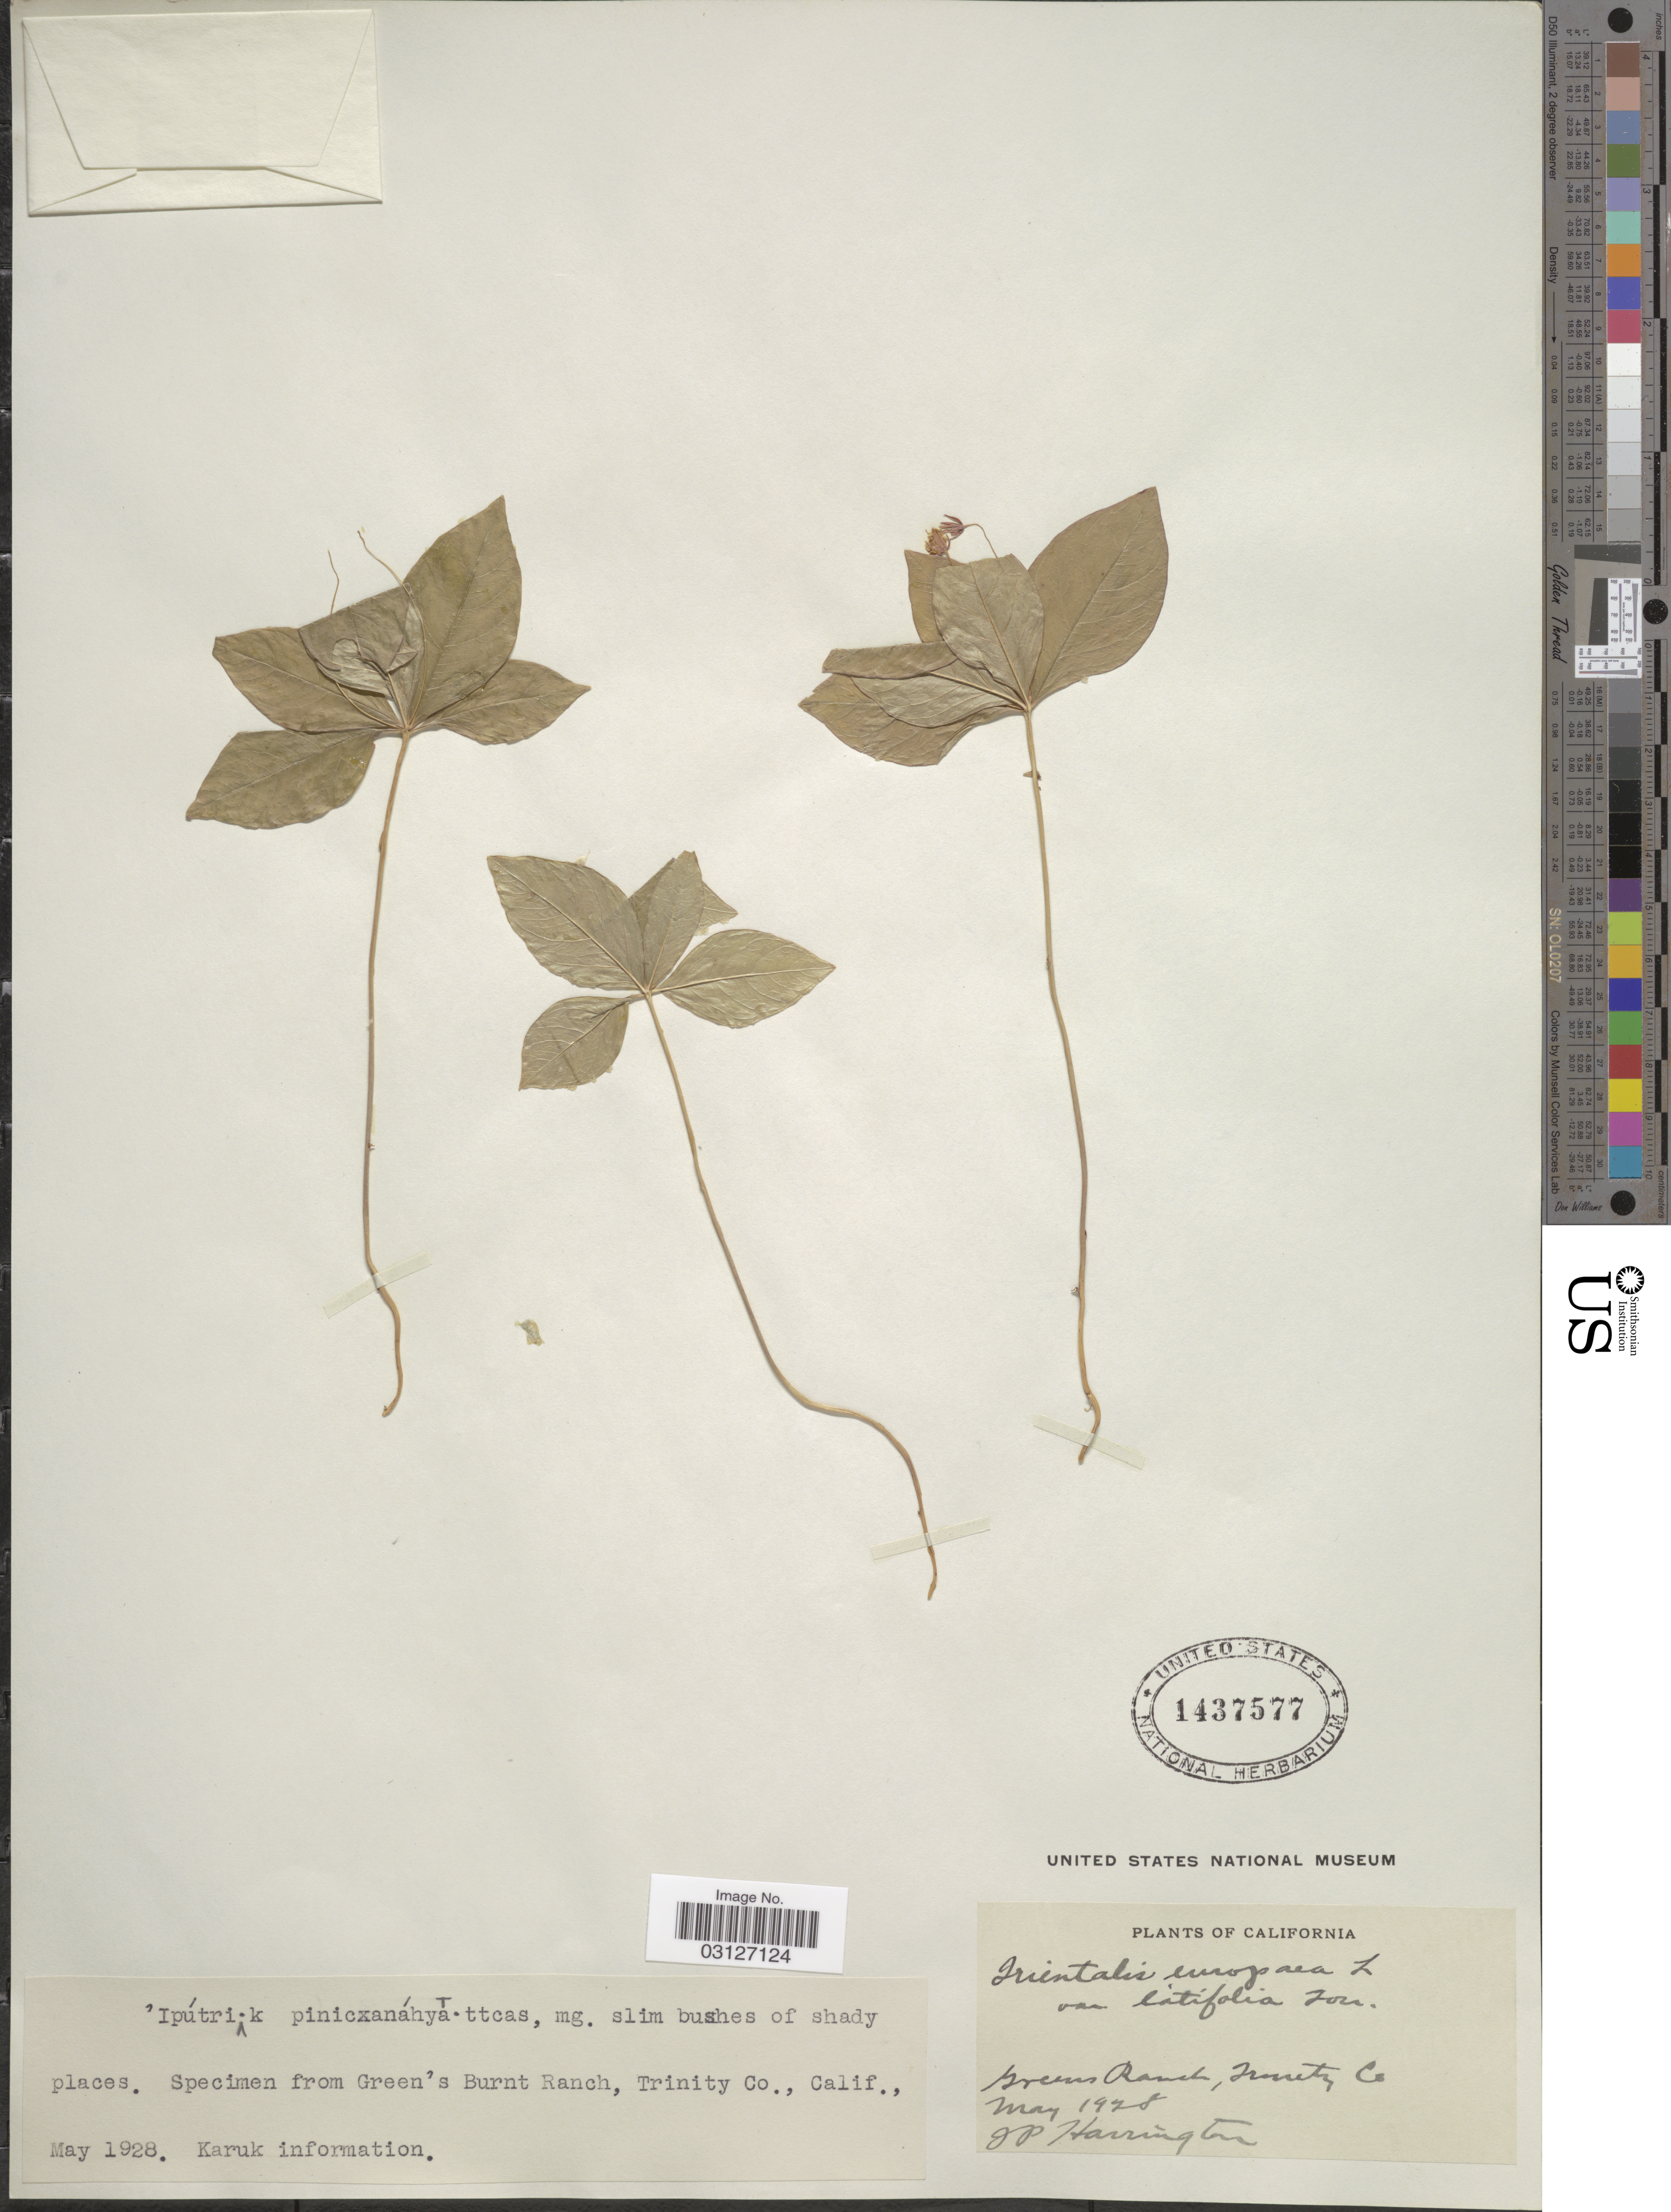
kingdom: Plantae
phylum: Tracheophyta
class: Magnoliopsida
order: Ericales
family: Primulaceae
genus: Trientalis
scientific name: Trientalis latifolia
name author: Hook.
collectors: J. Harrington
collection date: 1928-05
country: United States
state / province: California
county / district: Trinity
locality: Green's Burnt Ranch, Trinity Co.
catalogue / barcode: US 1437577